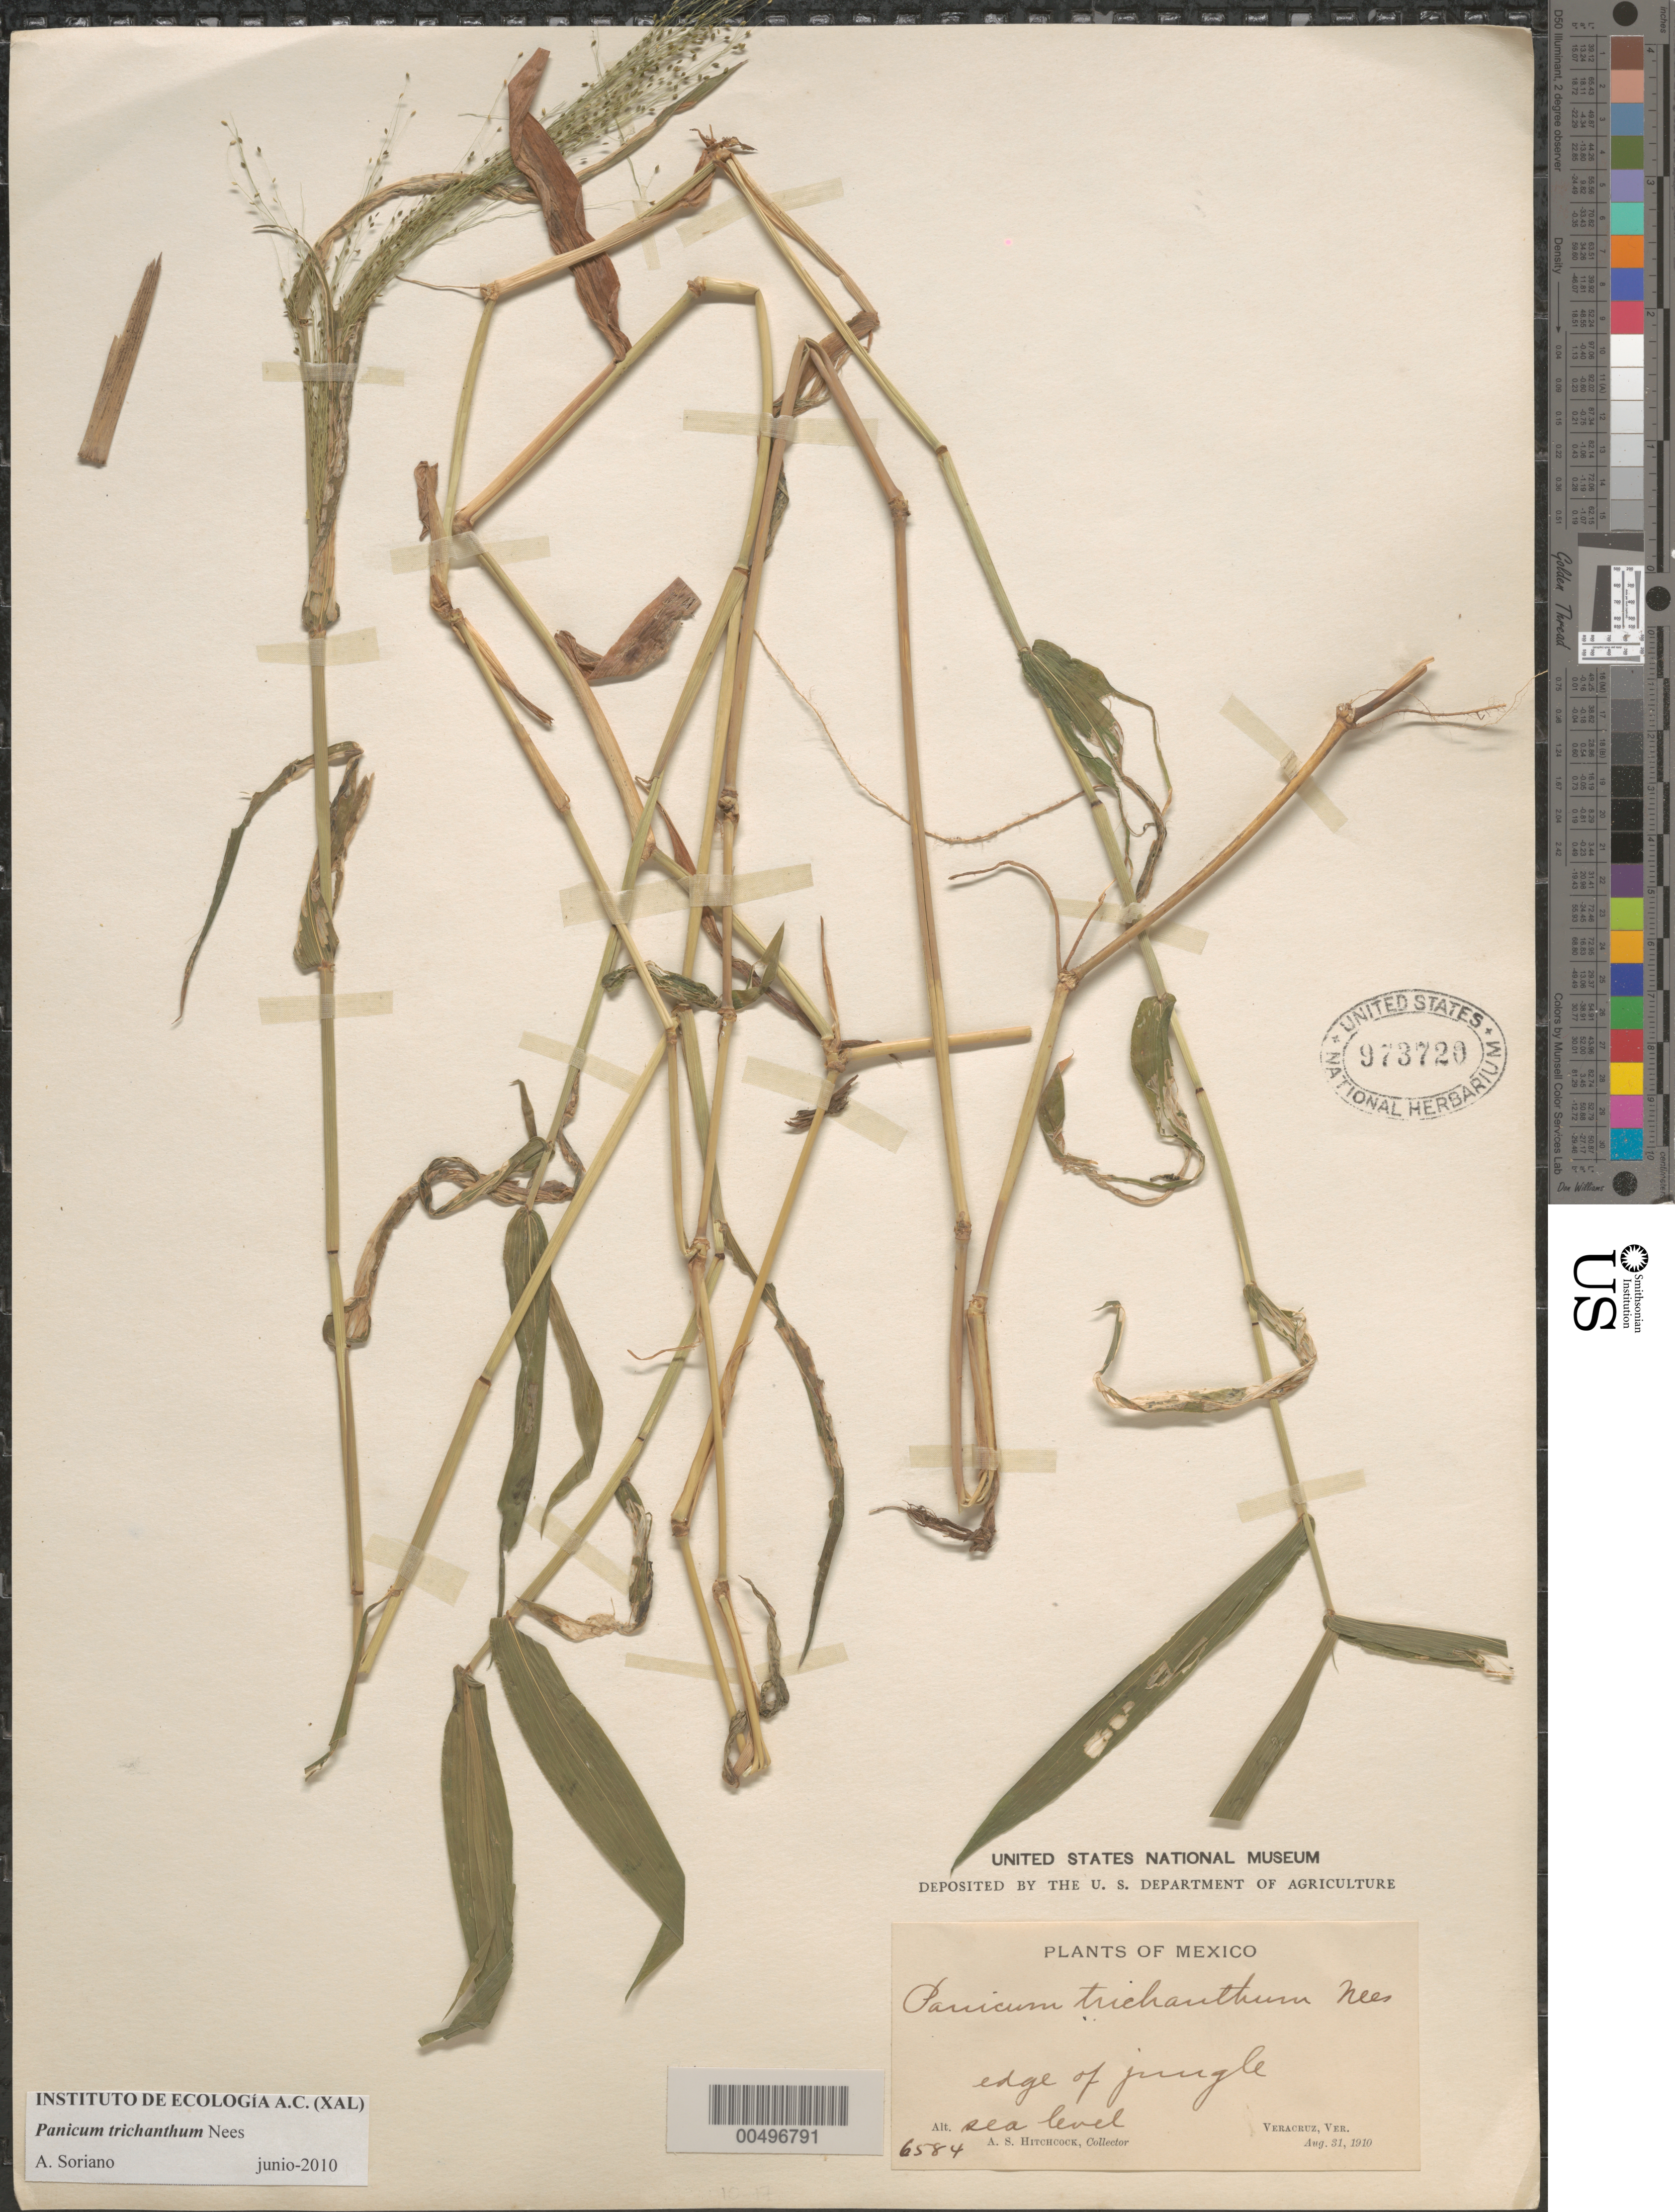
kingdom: Plantae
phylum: Tracheophyta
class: Liliopsida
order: Poales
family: Poaceae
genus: Panicum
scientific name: Panicum trichanthum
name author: Nees in Mart.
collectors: A. S. Hitchcock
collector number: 6584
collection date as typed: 31 Aug 1910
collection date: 1910-08-31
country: Mexico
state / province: Veracruz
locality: Veracruz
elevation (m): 0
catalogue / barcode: US 973720